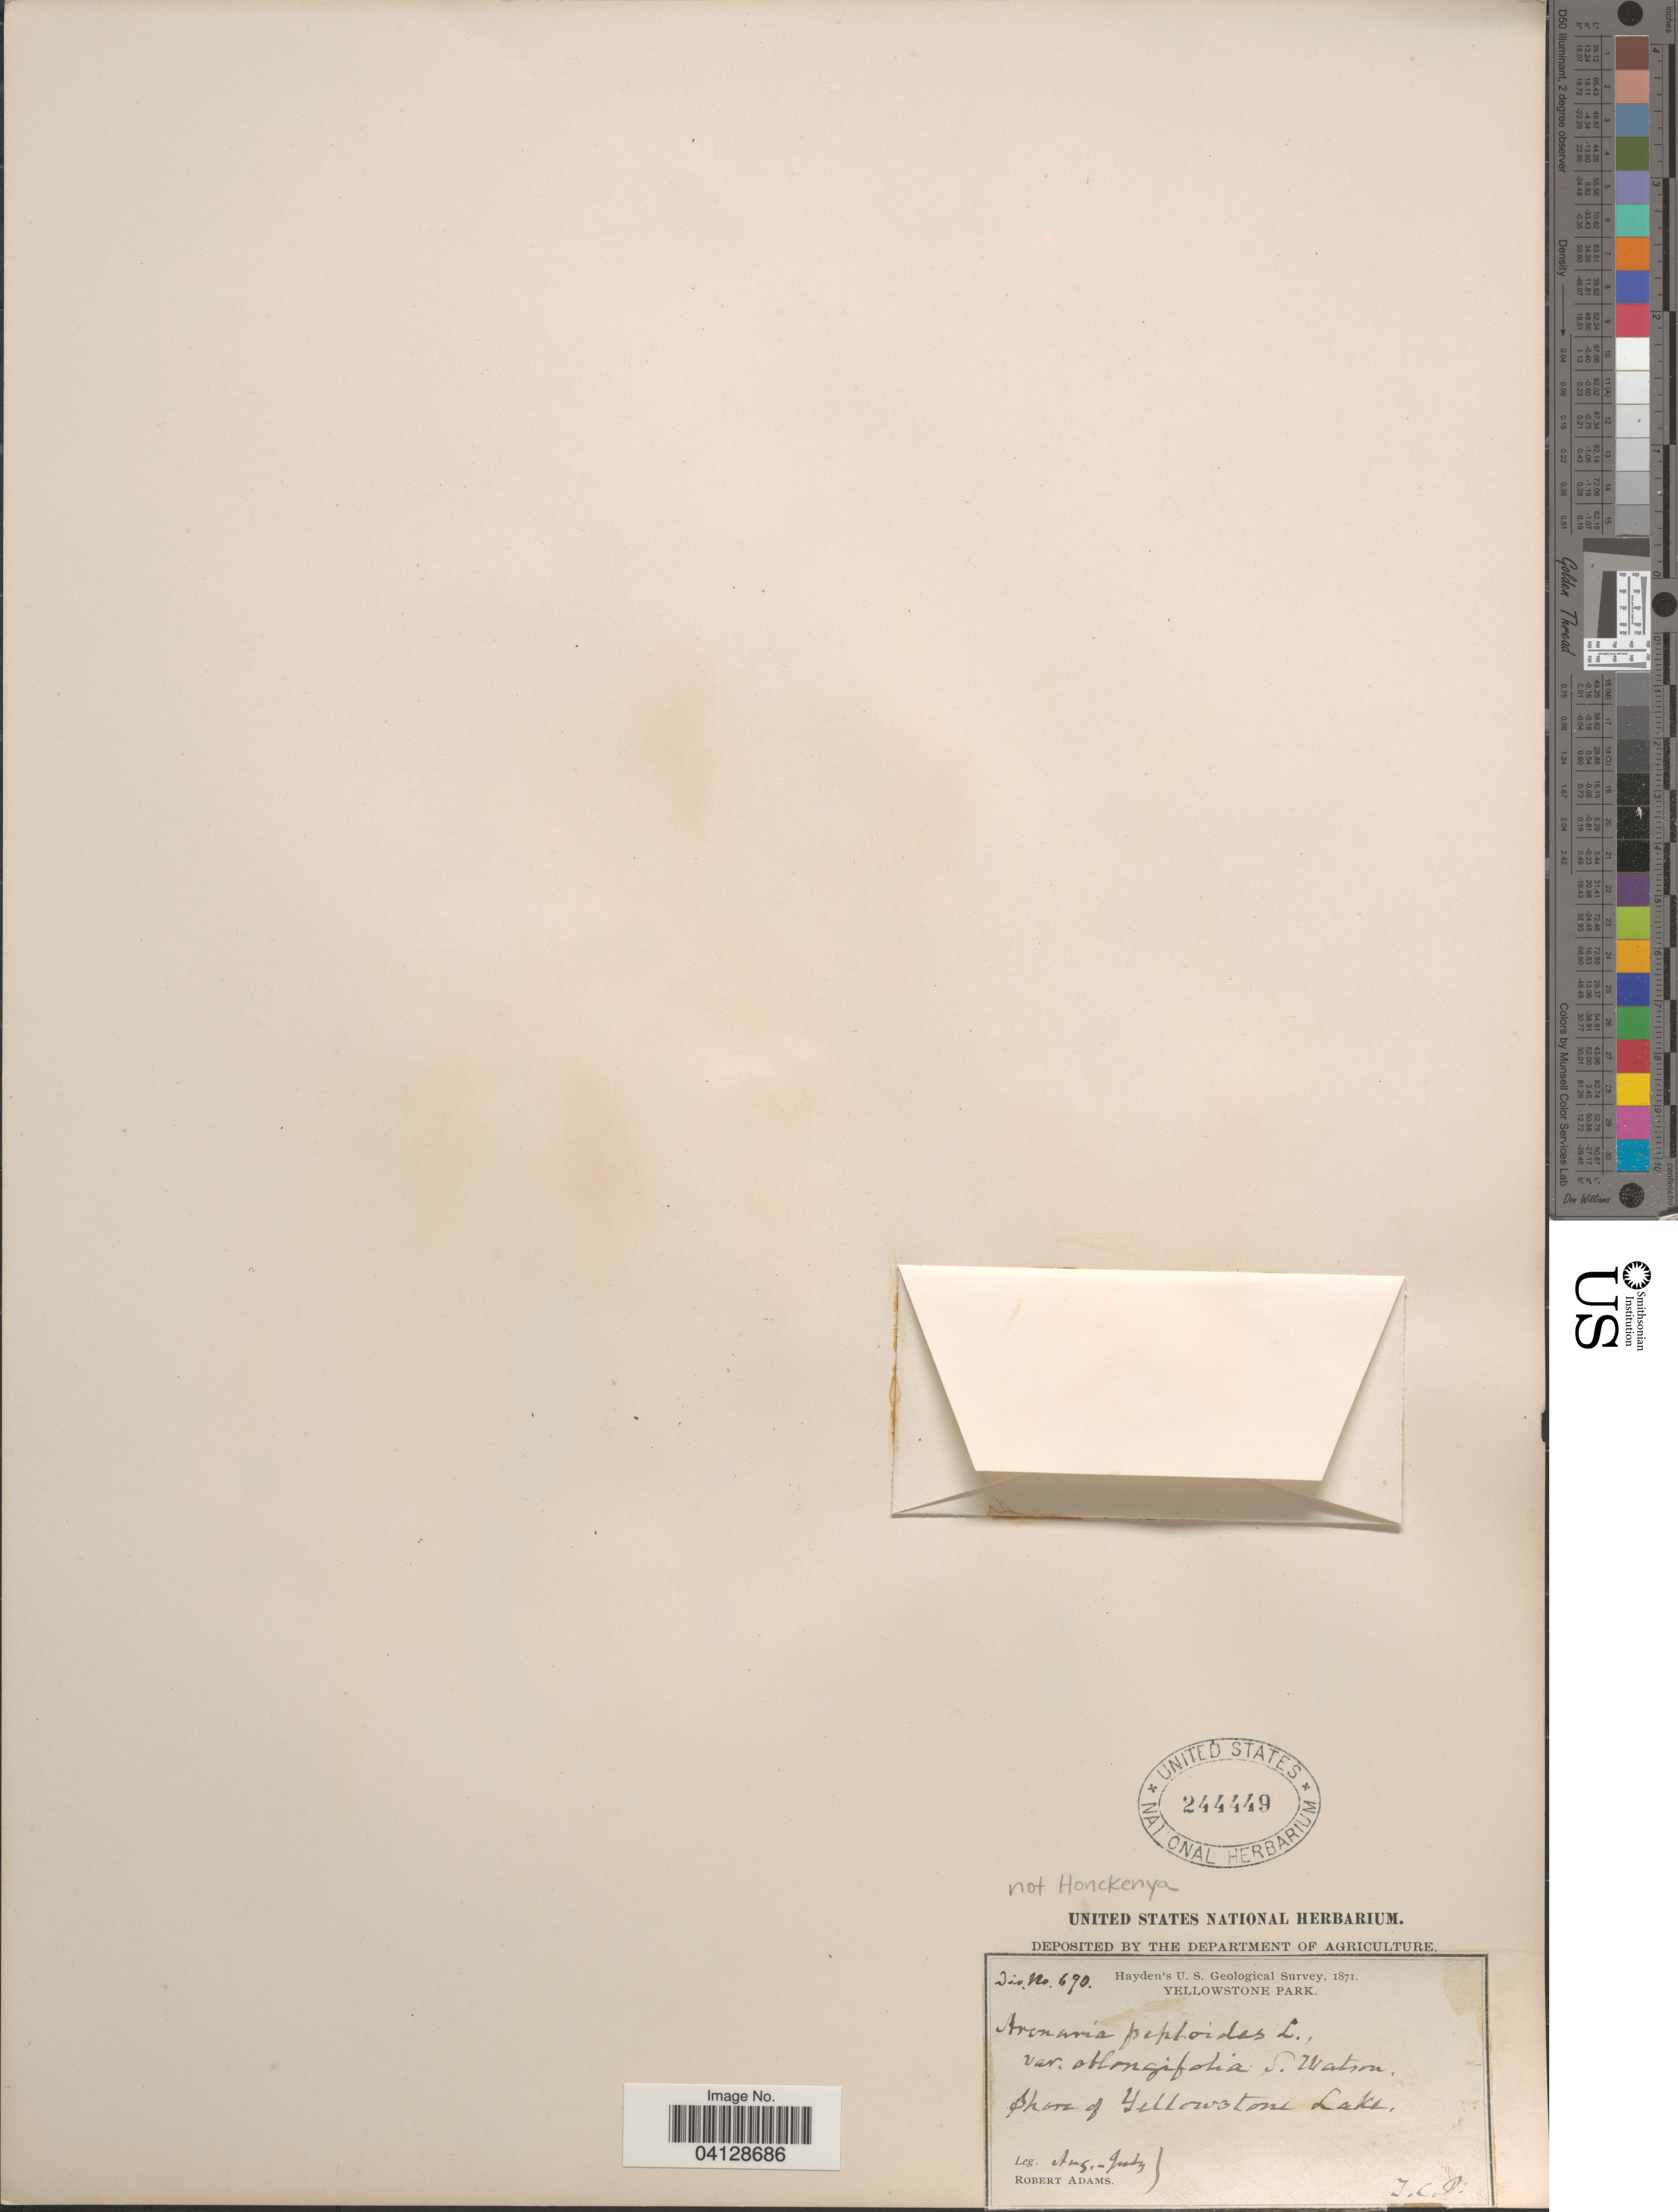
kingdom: Plantae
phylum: Tracheophyta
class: Magnoliopsida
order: Caryophyllales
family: Caryophyllaceae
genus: Honckenya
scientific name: Honckenya peploides subsp. major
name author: (Hook.) Hultén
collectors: R. Adams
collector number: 690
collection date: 1871-07/1871-08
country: United States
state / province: Wyoming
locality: Hayden's U. S. Geological Survey, 1871. Yellowstone Park. Shore of Yellowstone Lake.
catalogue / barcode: US 244449